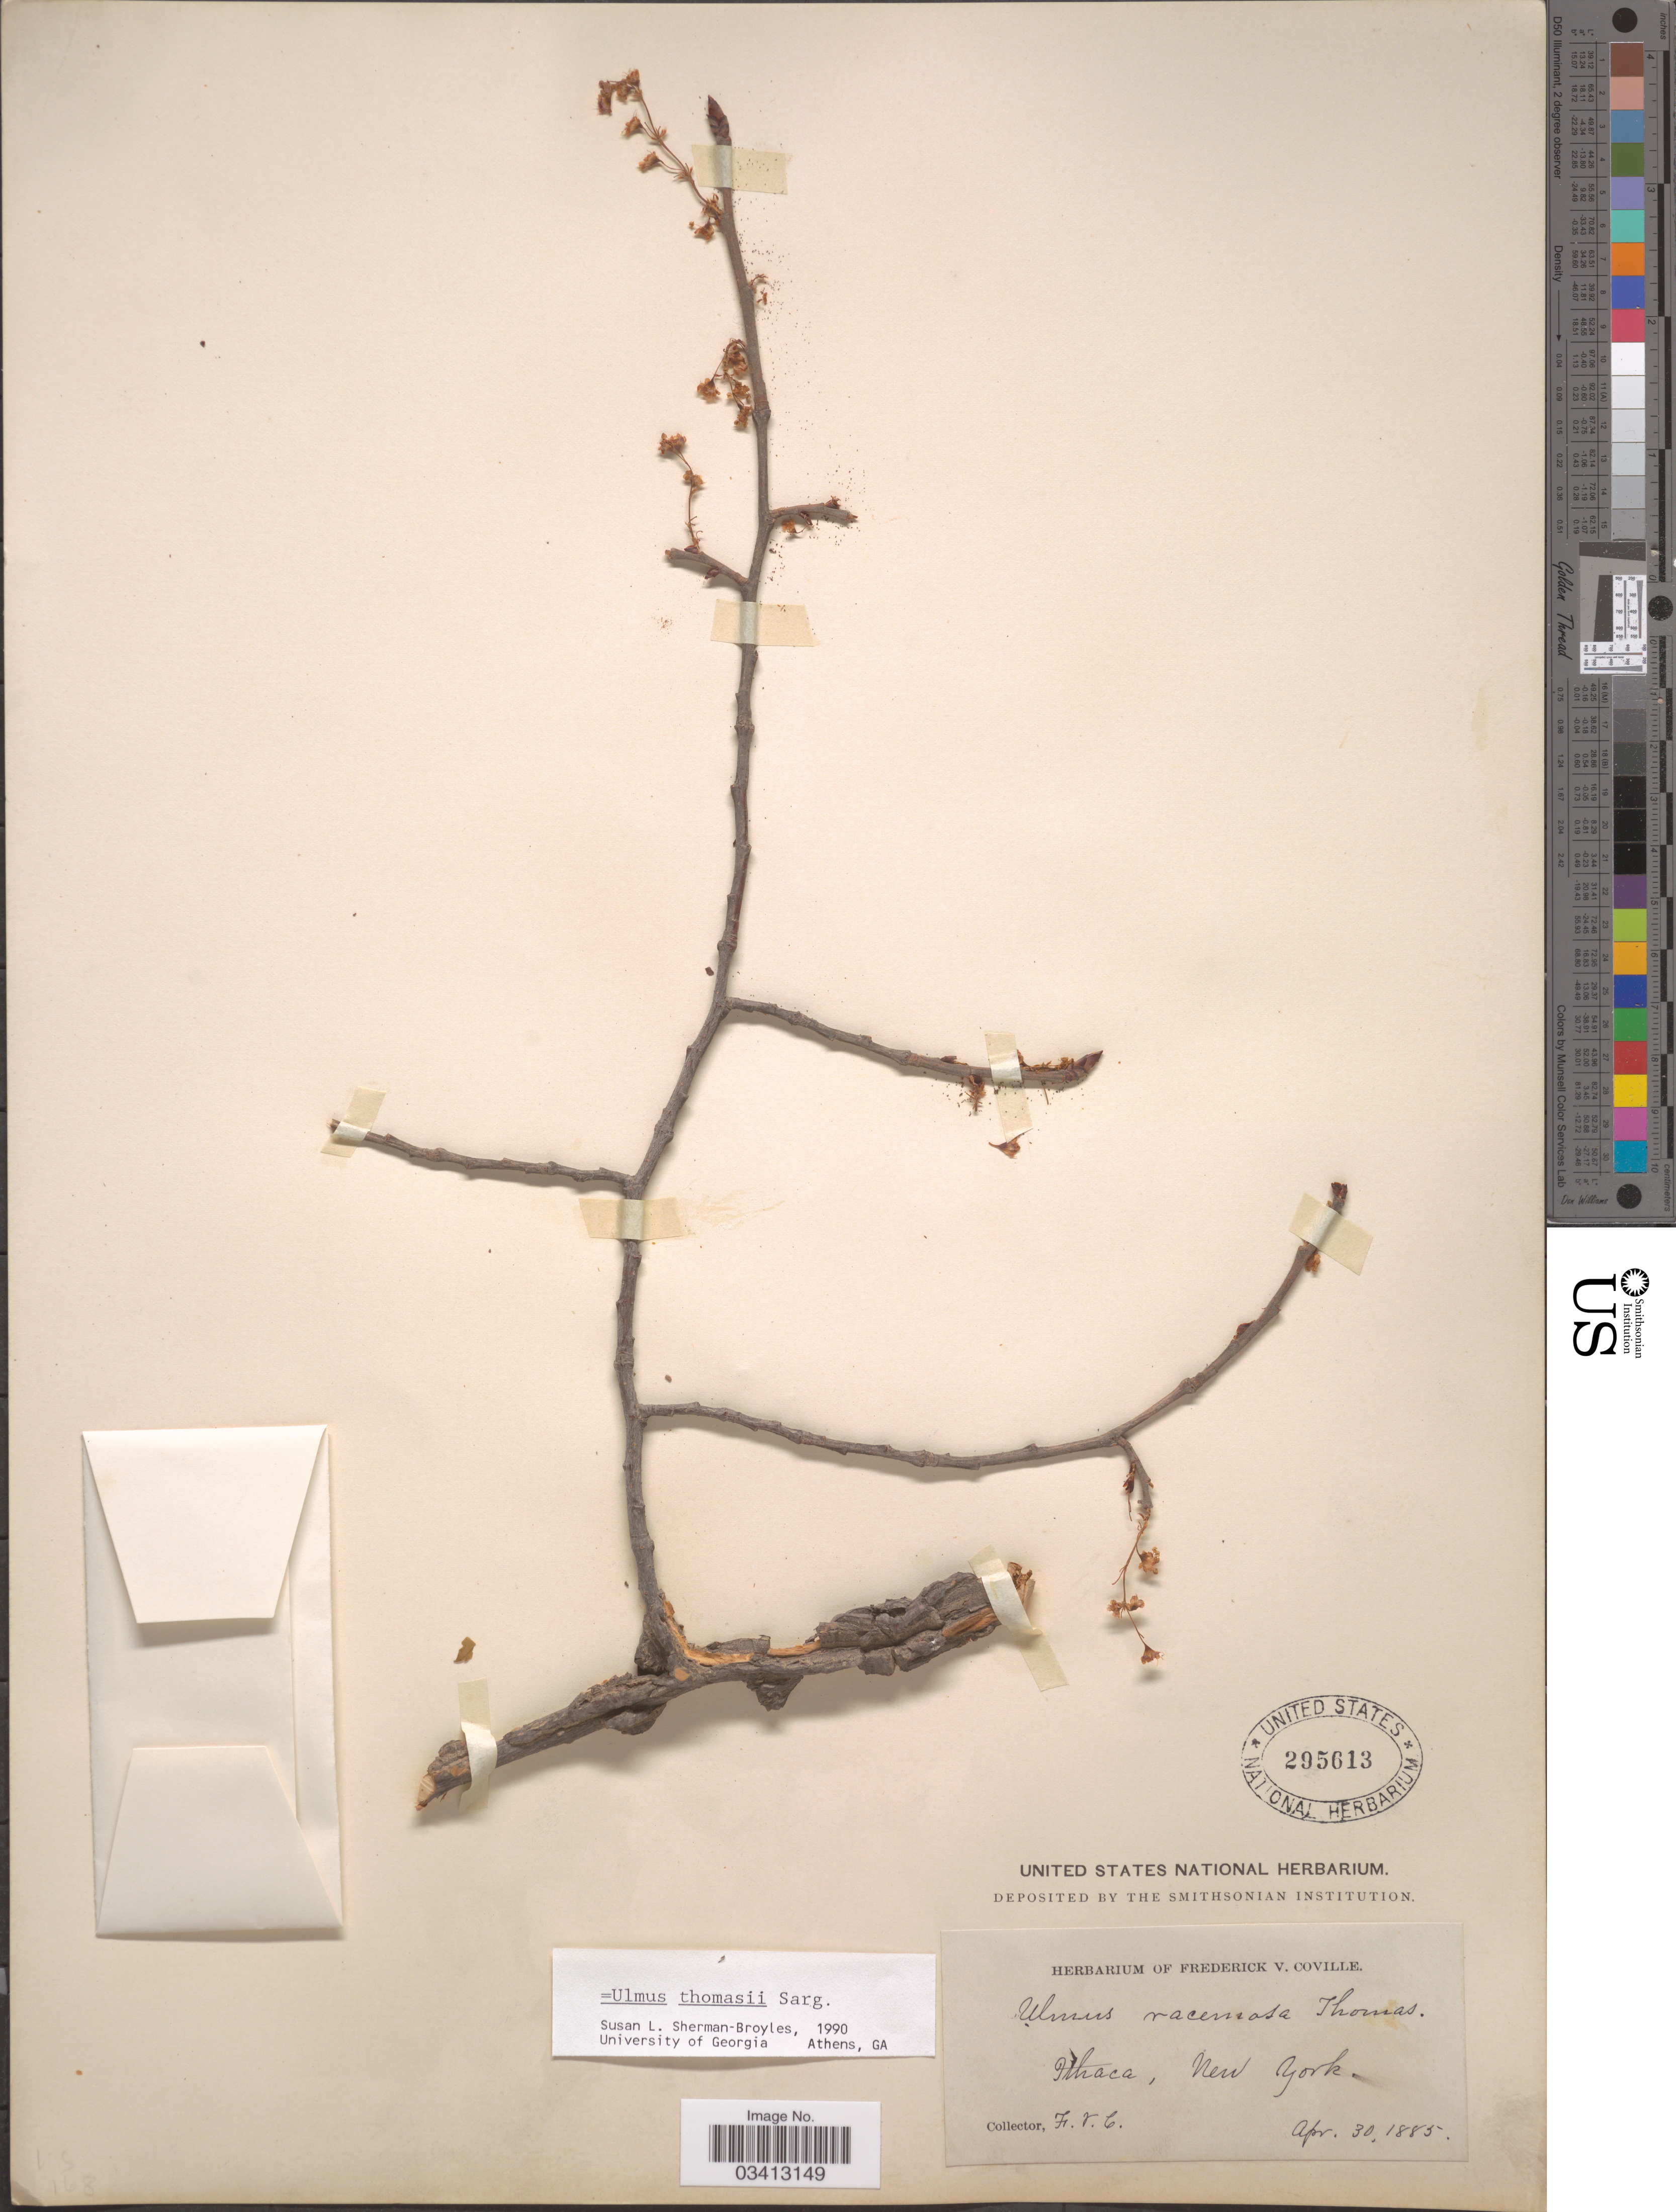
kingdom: Plantae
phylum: Tracheophyta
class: Magnoliopsida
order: Rosales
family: Ulmaceae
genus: Ulmus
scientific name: Ulmus thomasii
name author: Sarg.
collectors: F. V. Coville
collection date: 1885-04-30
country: United States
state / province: New York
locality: Ithaca.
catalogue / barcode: US 295613